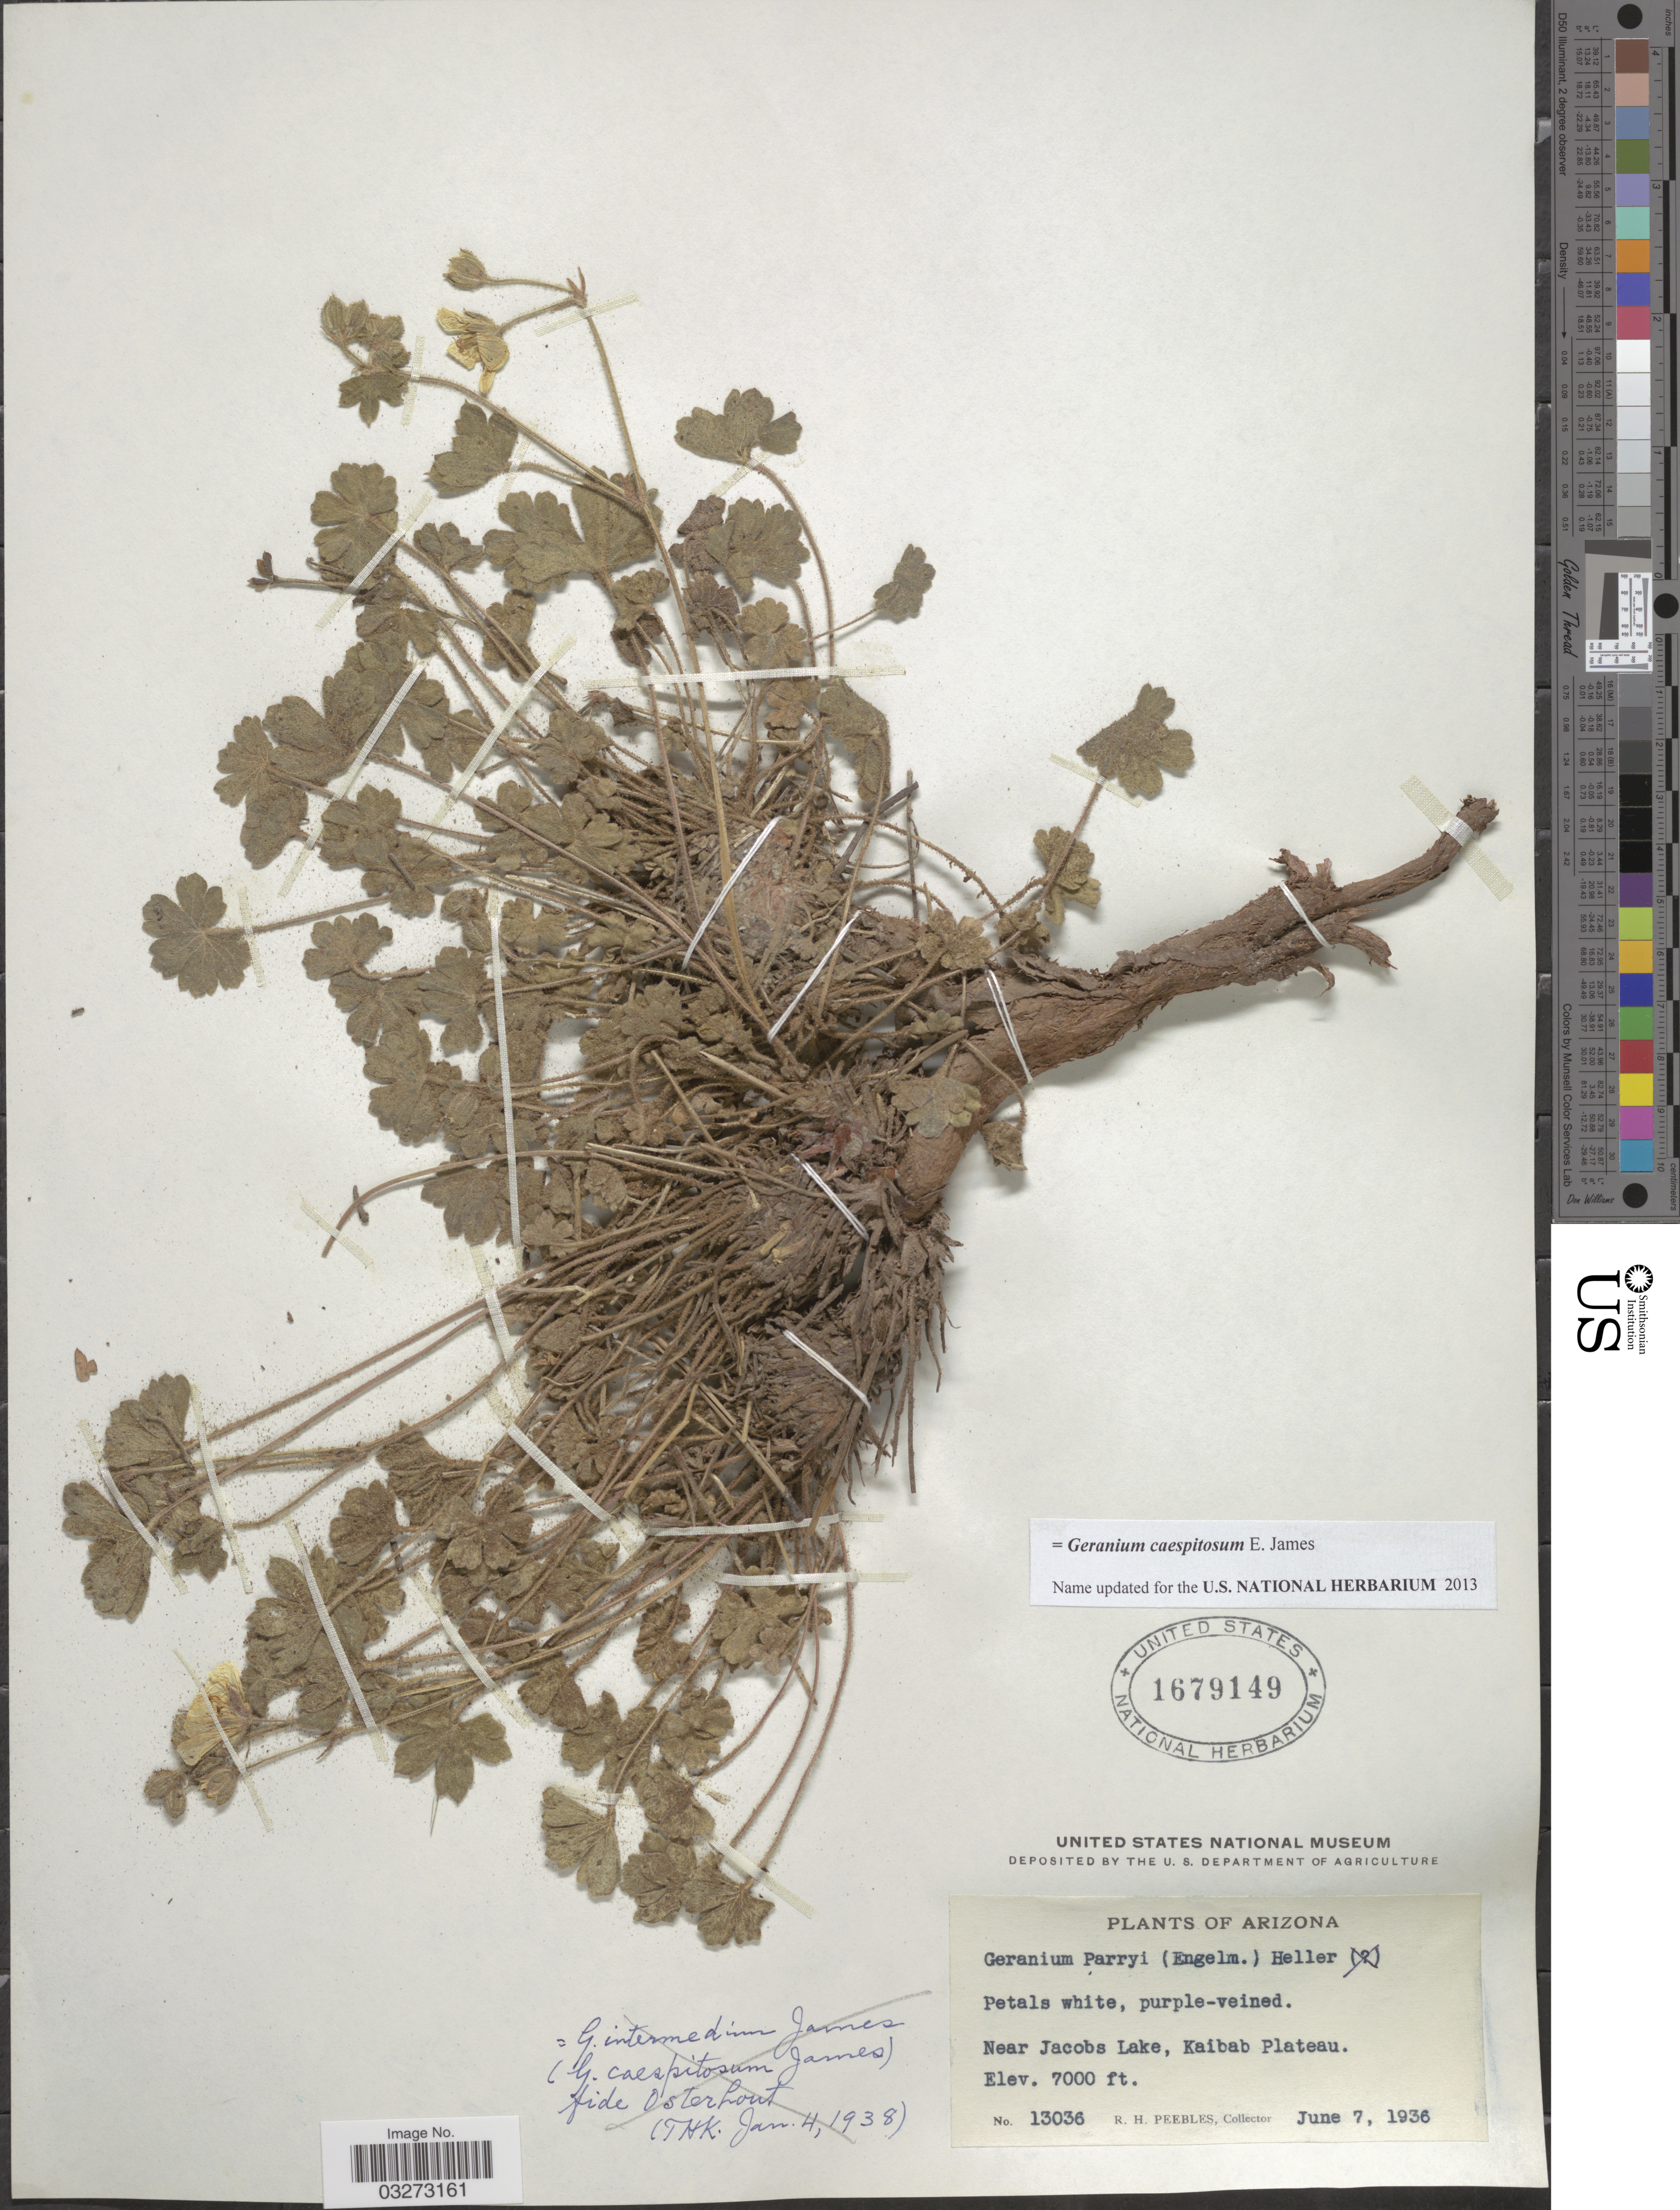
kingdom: Plantae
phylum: Tracheophyta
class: Magnoliopsida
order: Geraniales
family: Geraniaceae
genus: Geranium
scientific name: Geranium caespitosum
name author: E. James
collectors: R. H. Peebles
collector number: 13036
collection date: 1936-06-07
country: United States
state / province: Arizona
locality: Near Jacobs Lake, Kaibab Plateau.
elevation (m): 2134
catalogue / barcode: US 1679149